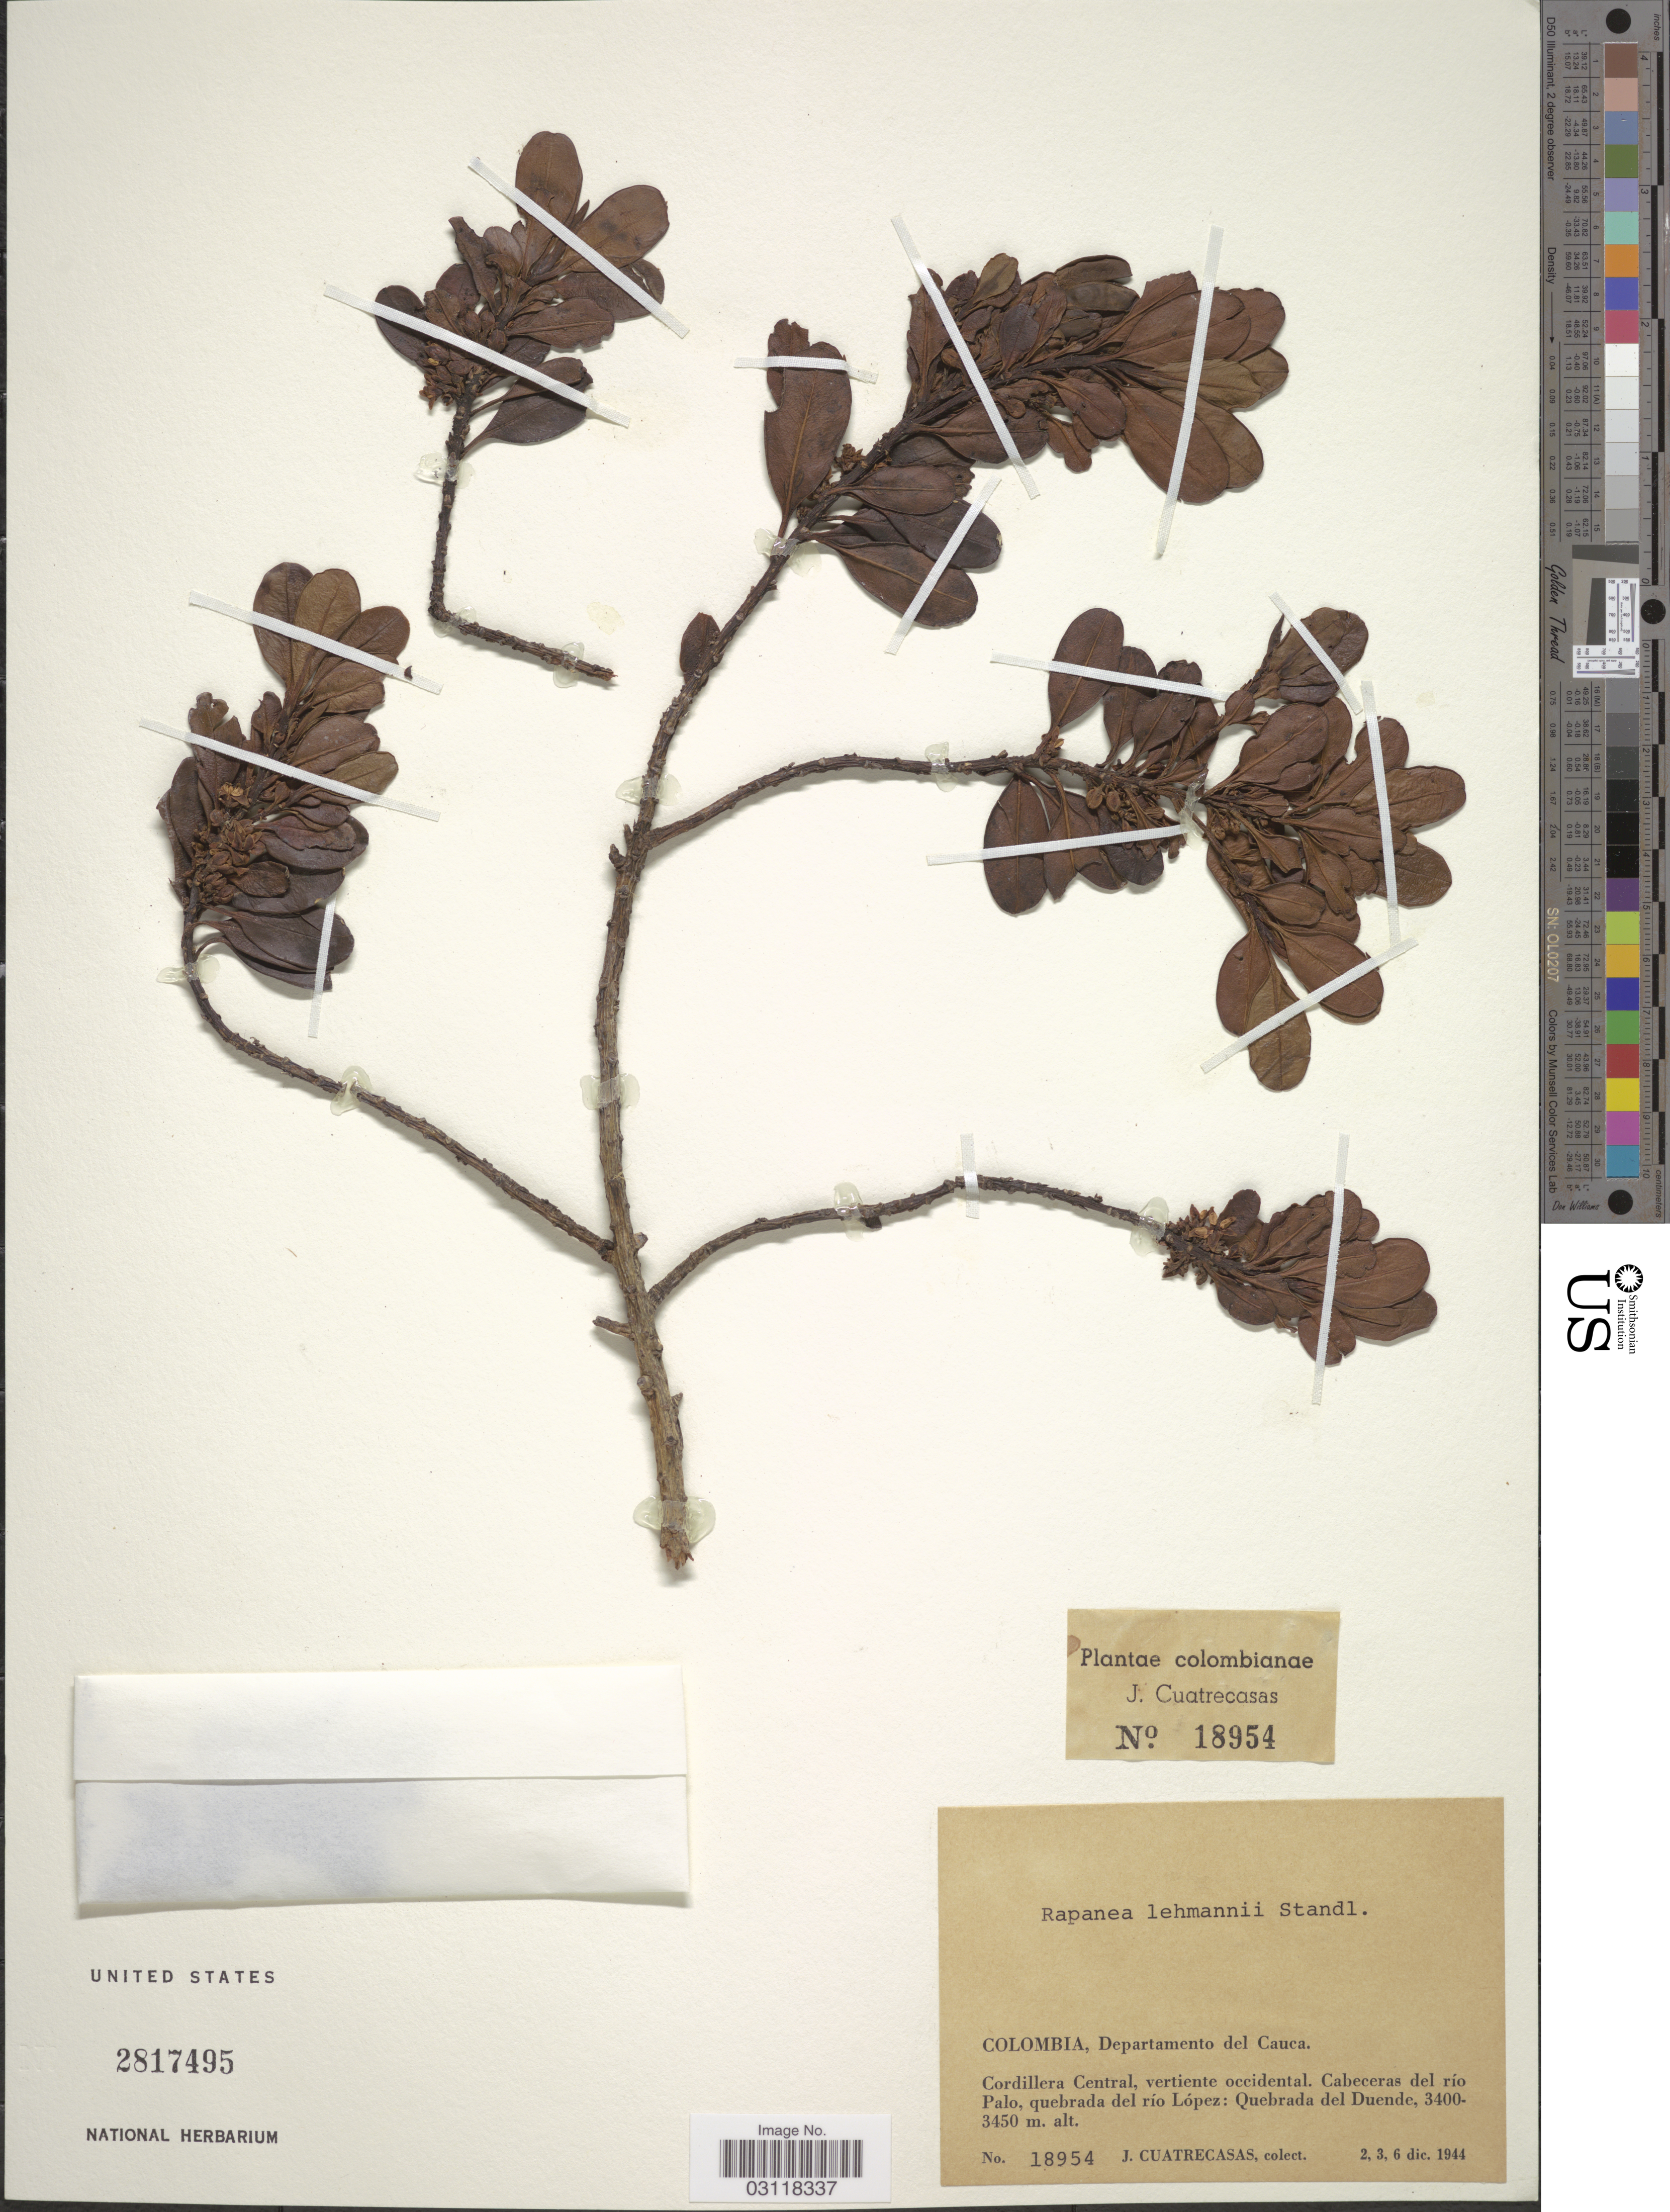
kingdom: Plantae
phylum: Tracheophyta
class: Magnoliopsida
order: Ericales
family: Primulaceae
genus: Rapanea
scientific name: Rapanea lehmannii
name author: Standl.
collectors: J. Cuatrecasas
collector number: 18954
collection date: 1944-12-02/1944-12-06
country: Colombia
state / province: Cauca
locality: Departamento del Cauca. Cordillera Central, vertiente occidental. Cabeceras del río Palo, quebrada del río López: Quebrada del Duende.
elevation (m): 3400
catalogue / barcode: US 2817495